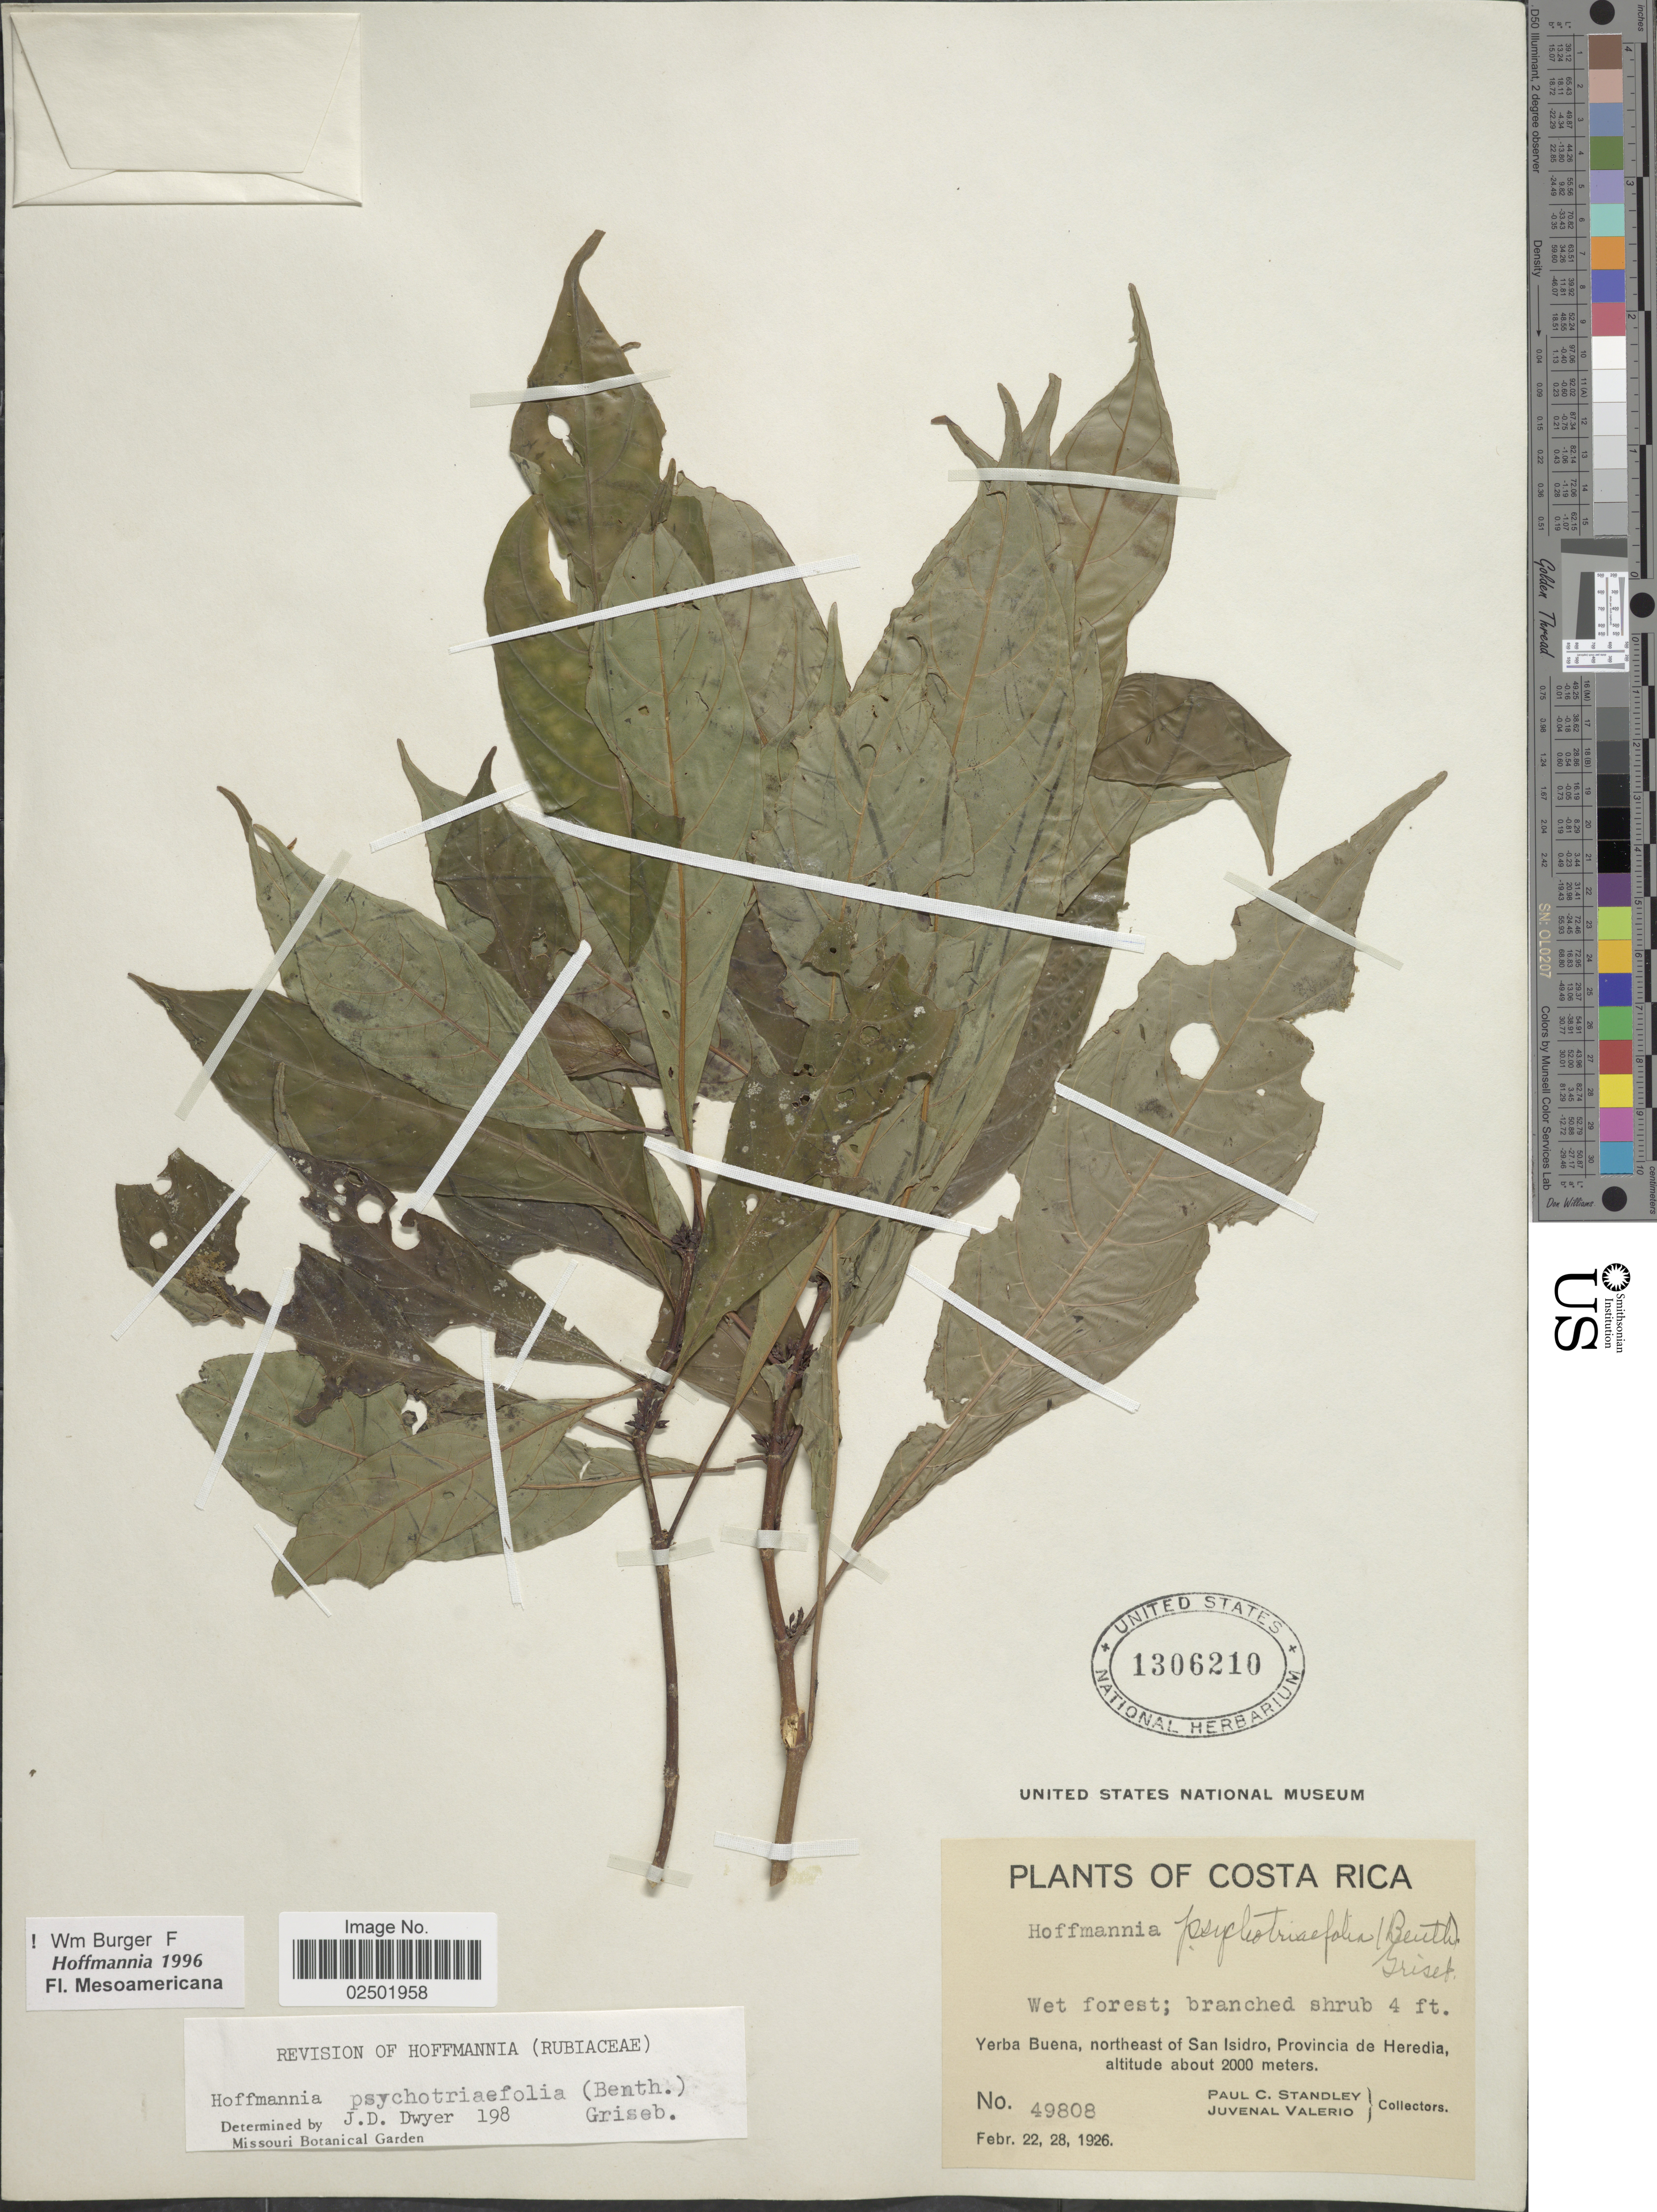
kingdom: Plantae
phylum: Tracheophyta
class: Magnoliopsida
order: Gentianales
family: Rubiaceae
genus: Hoffmannia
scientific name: Hoffmannia psychotriifolia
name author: (Benth.) Griseb.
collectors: P. C. Standley & J. Valerio R.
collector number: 49808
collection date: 1926-02-22/1926-02-28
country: Costa Rica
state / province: Heredia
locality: northeast of San Isidro,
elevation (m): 2000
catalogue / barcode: US 1306210